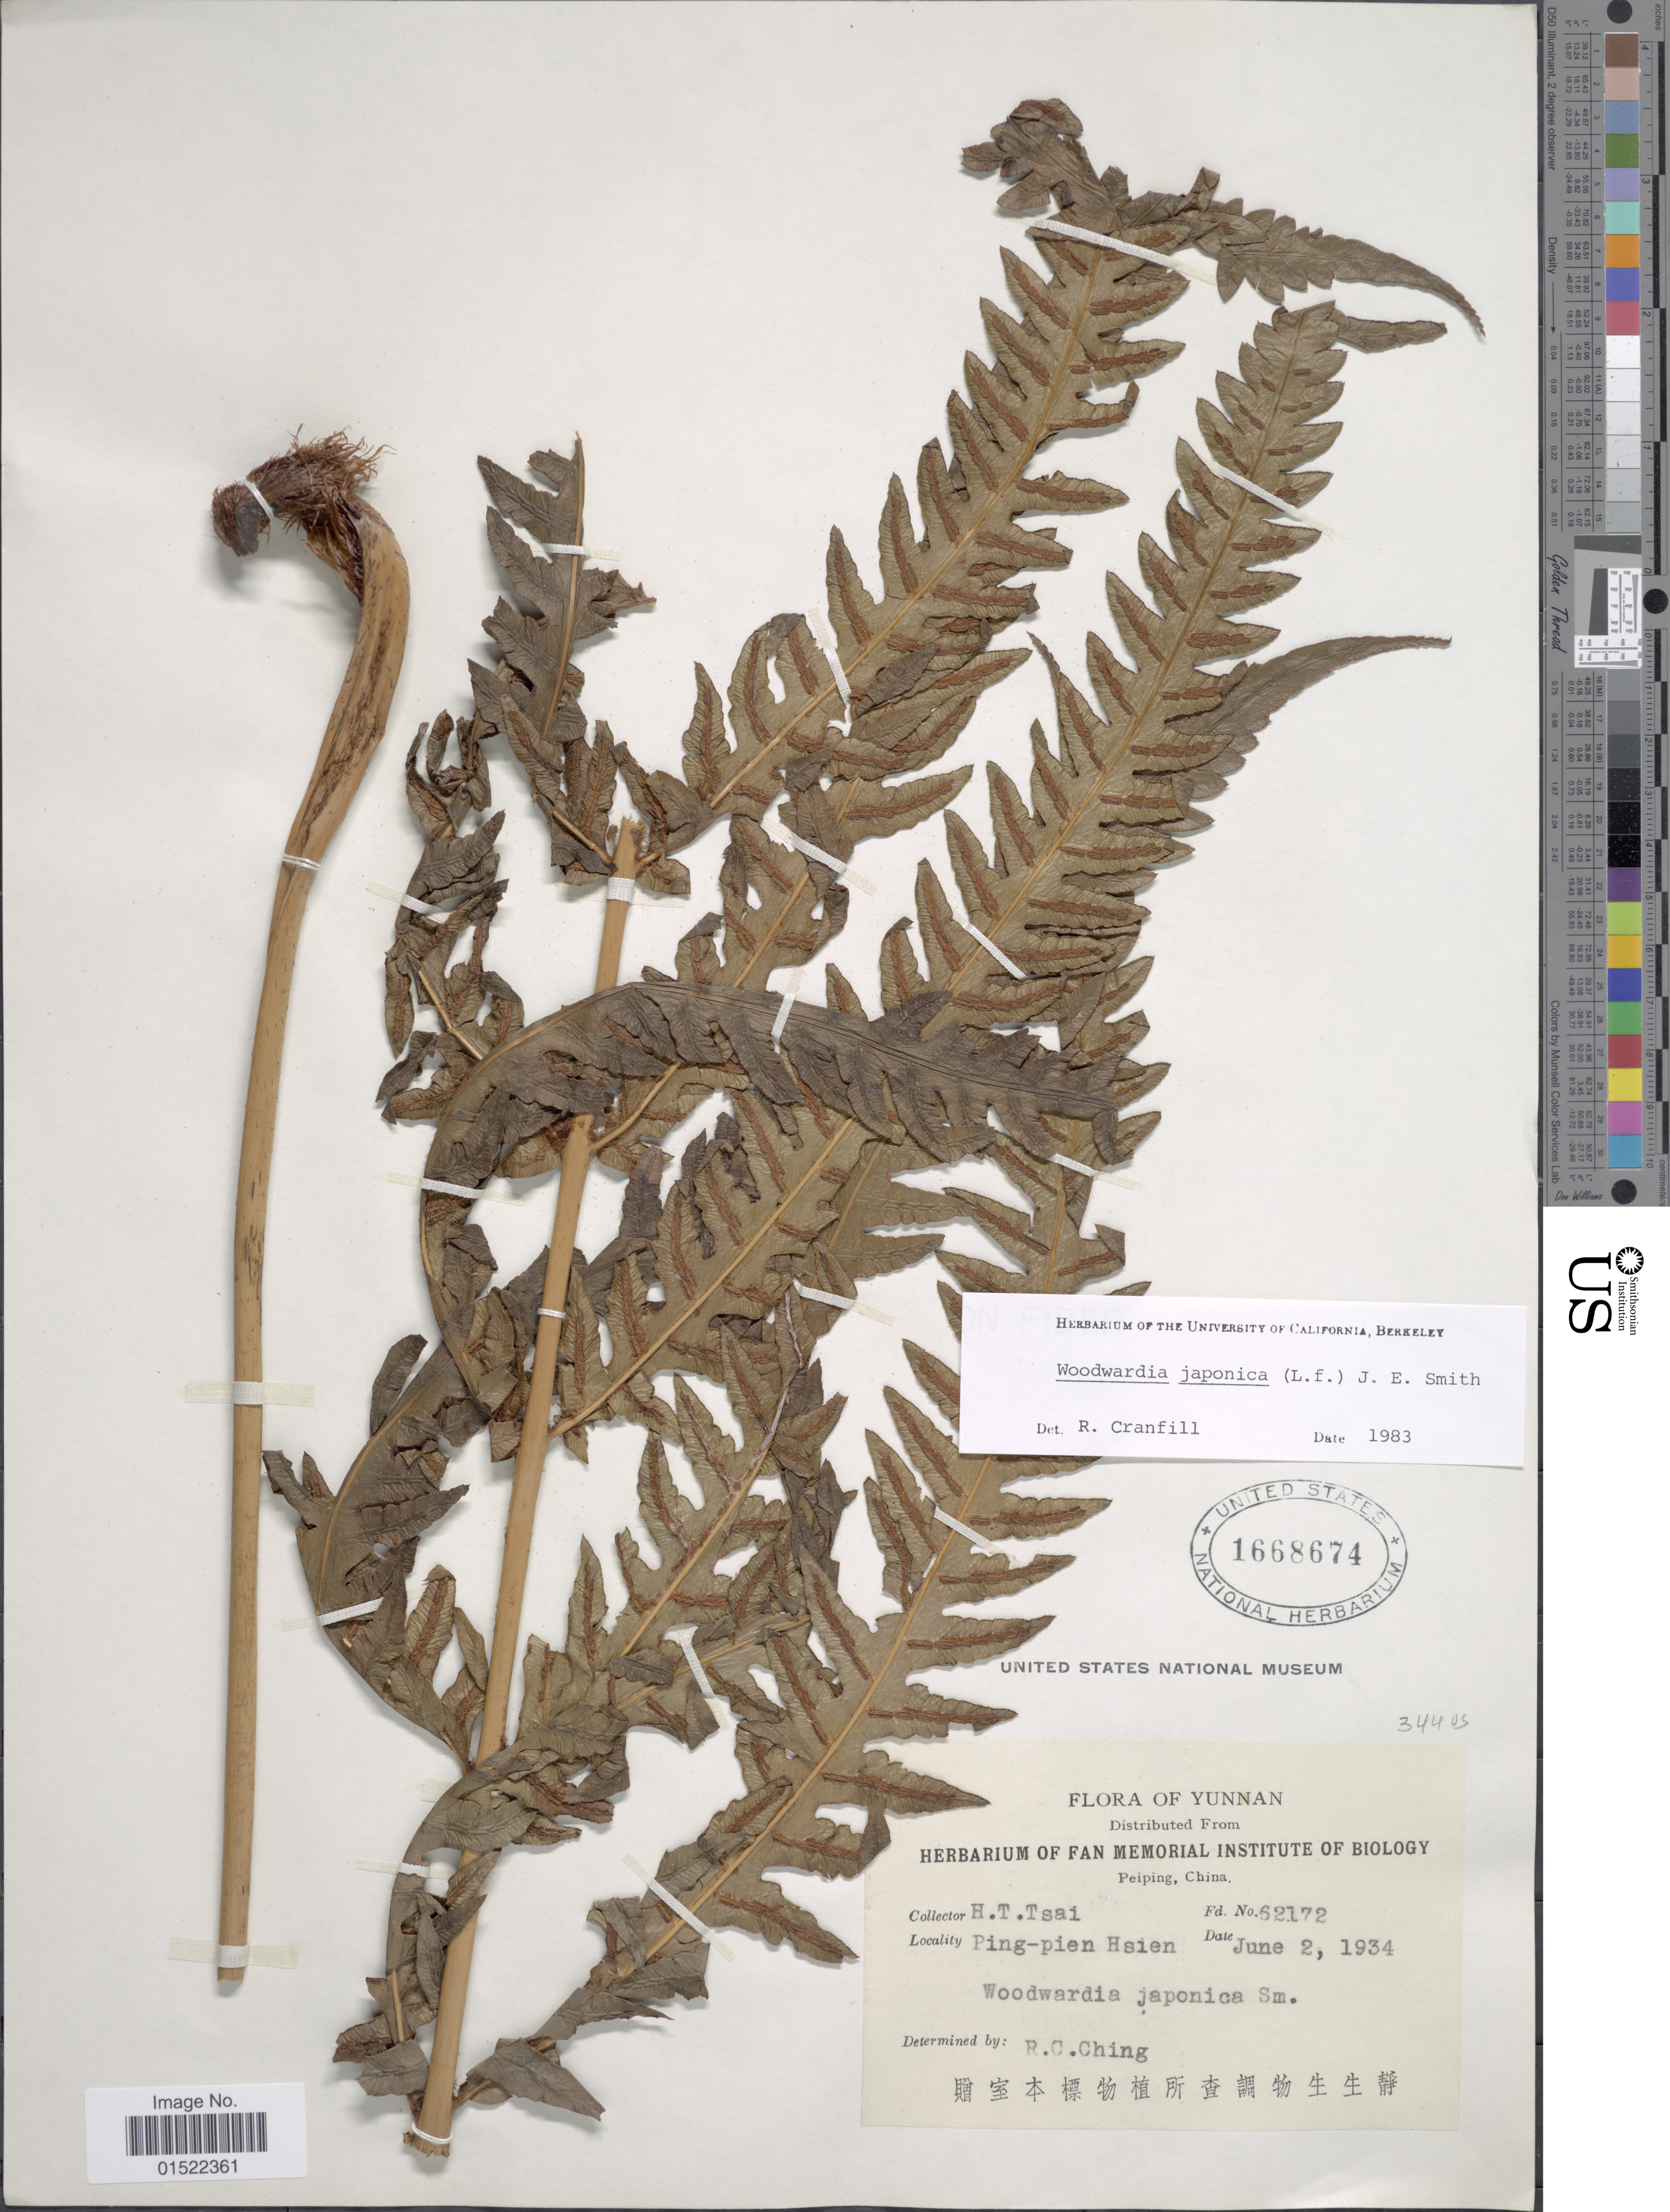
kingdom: Plantae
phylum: Tracheophyta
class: Polypodiopsida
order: Polypodiales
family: Blechnaceae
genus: Woodwardia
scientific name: Woodwardia japonica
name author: (L. f.) Sm.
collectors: H. Tsai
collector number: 62172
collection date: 1934-06-02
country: China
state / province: Yunnan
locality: Ping-Pien Hsien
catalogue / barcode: US 1668674